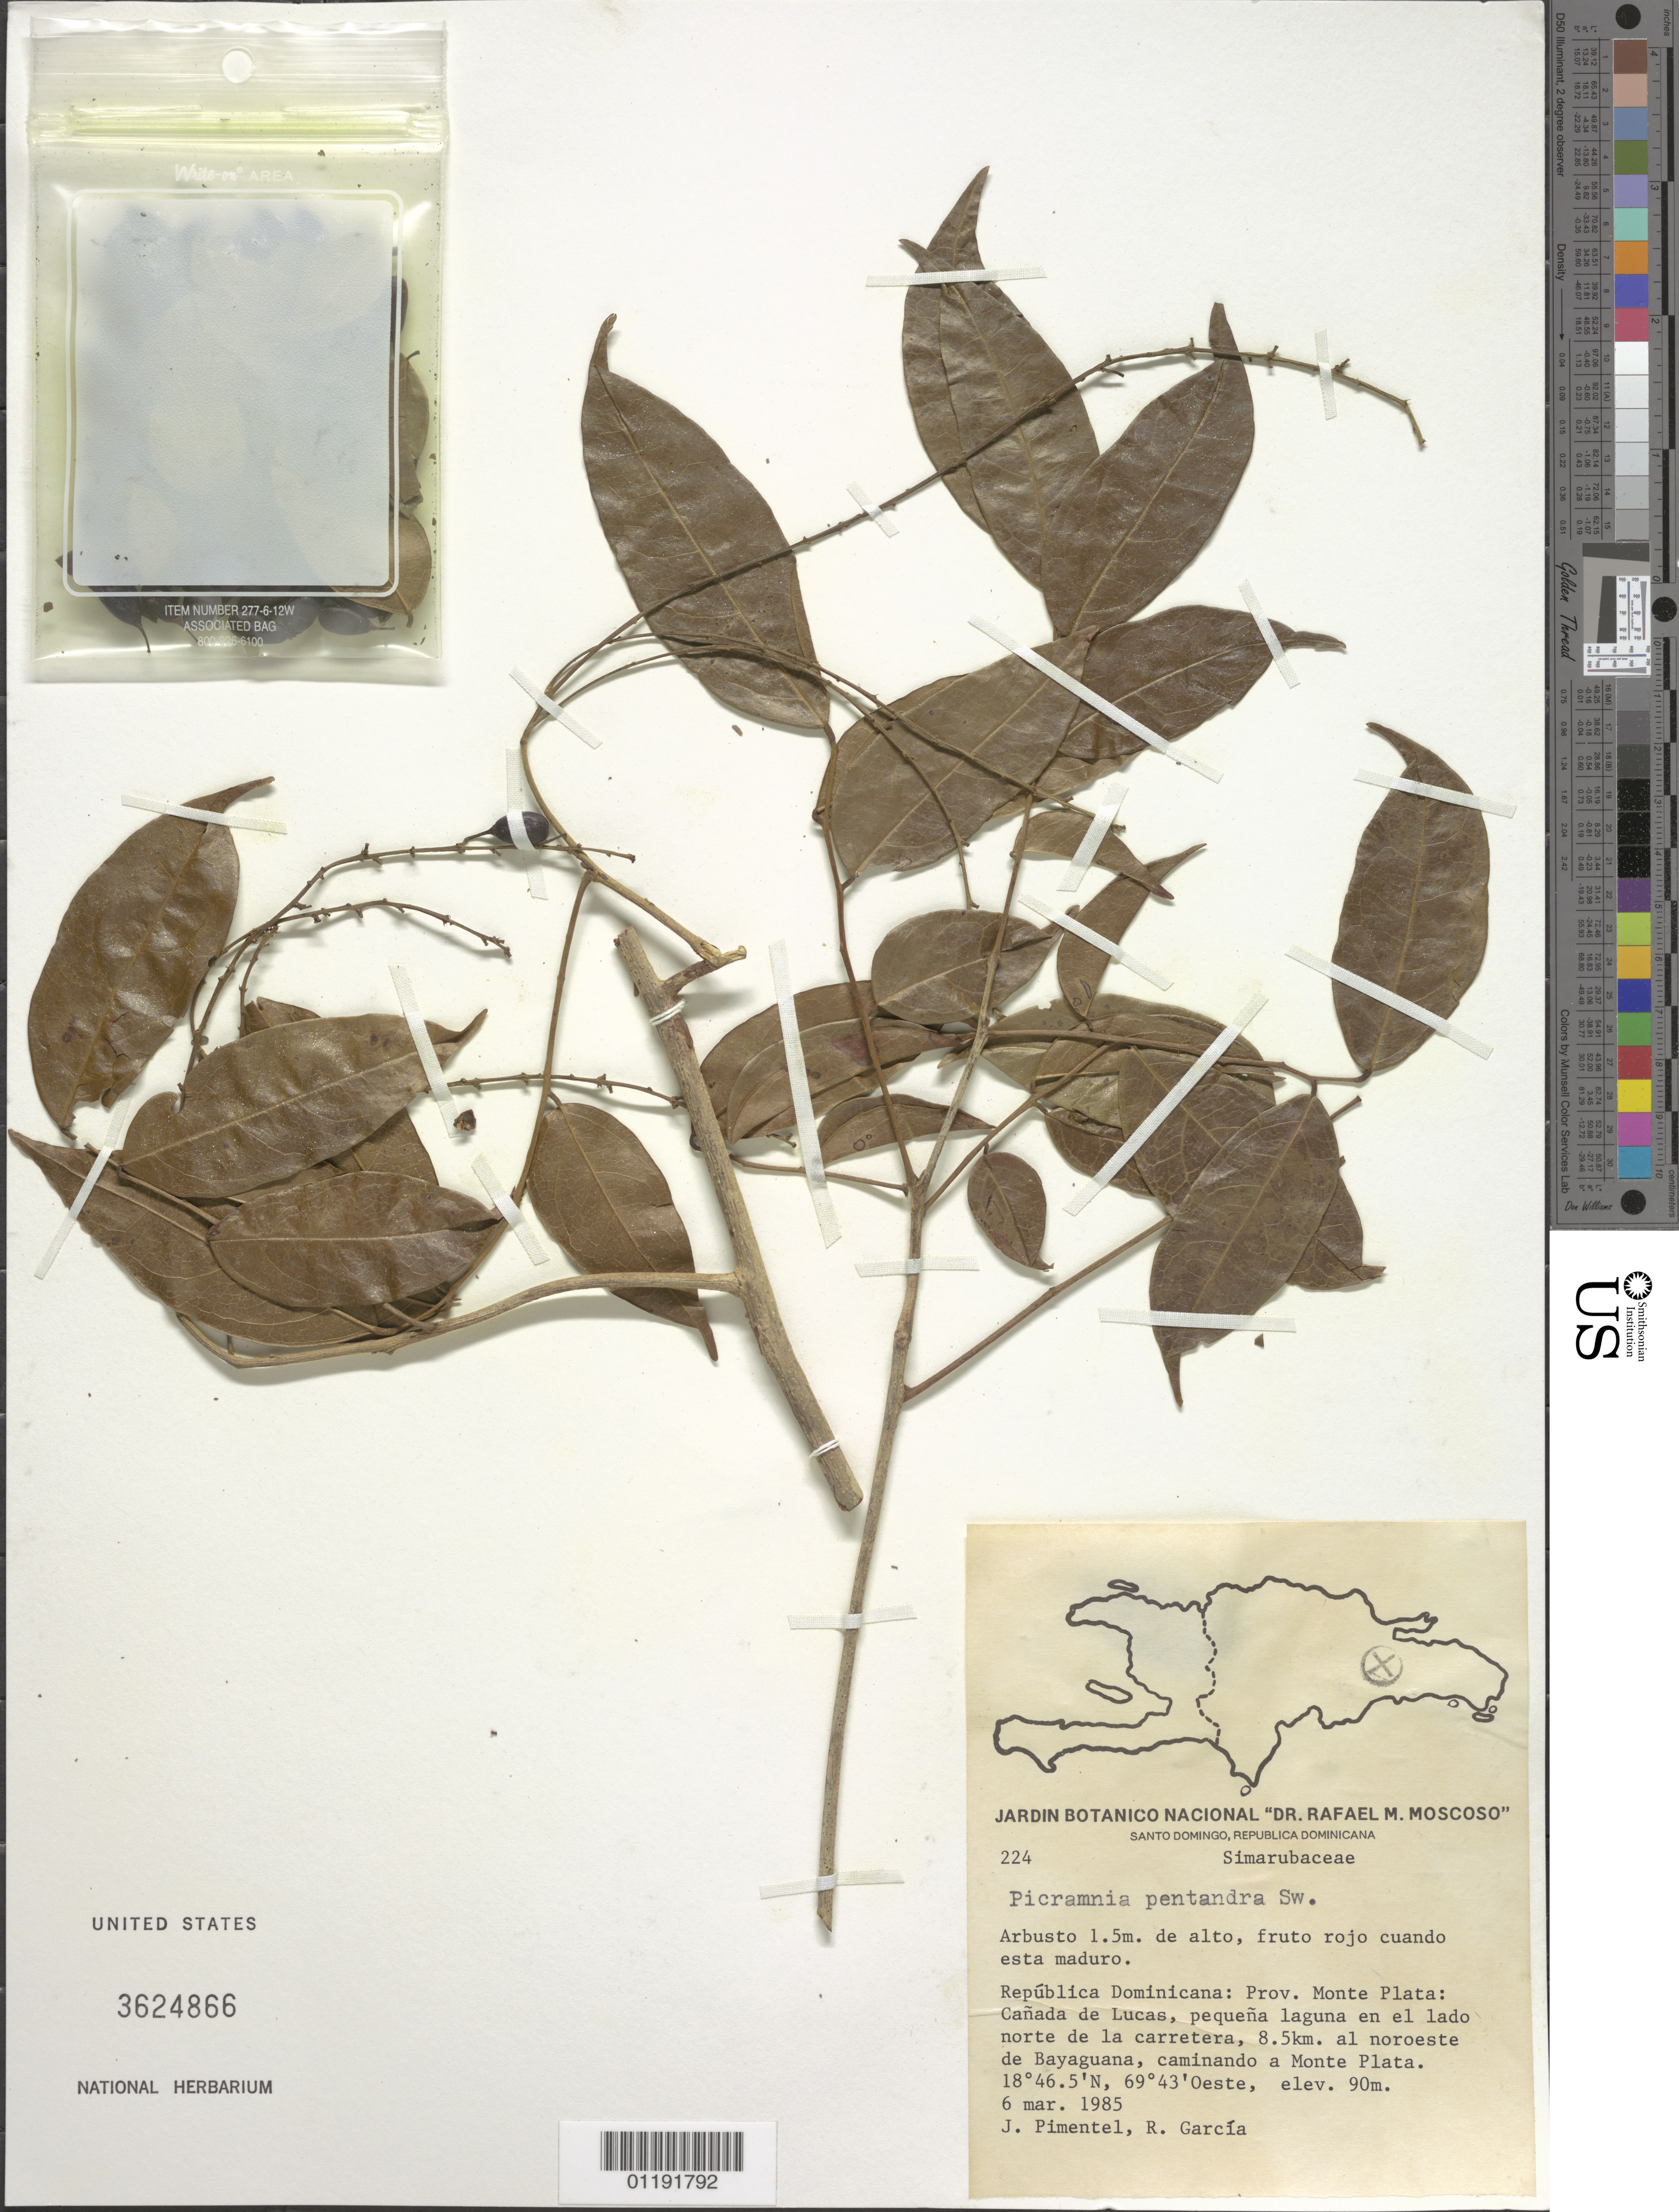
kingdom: Plantae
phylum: Tracheophyta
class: Magnoliopsida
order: Picramniales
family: Picramniaceae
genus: Picramnia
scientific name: Picramnia pentandra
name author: Sw.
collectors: J. Pimentel & R. Garcia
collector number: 224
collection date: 1985-03-06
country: Dominican Republic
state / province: Monte Plata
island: Hispaniola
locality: Canada de Lucas, 8.5 km NE of Bayaguana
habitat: Small lagoon, N of road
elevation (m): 90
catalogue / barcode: US 3624866